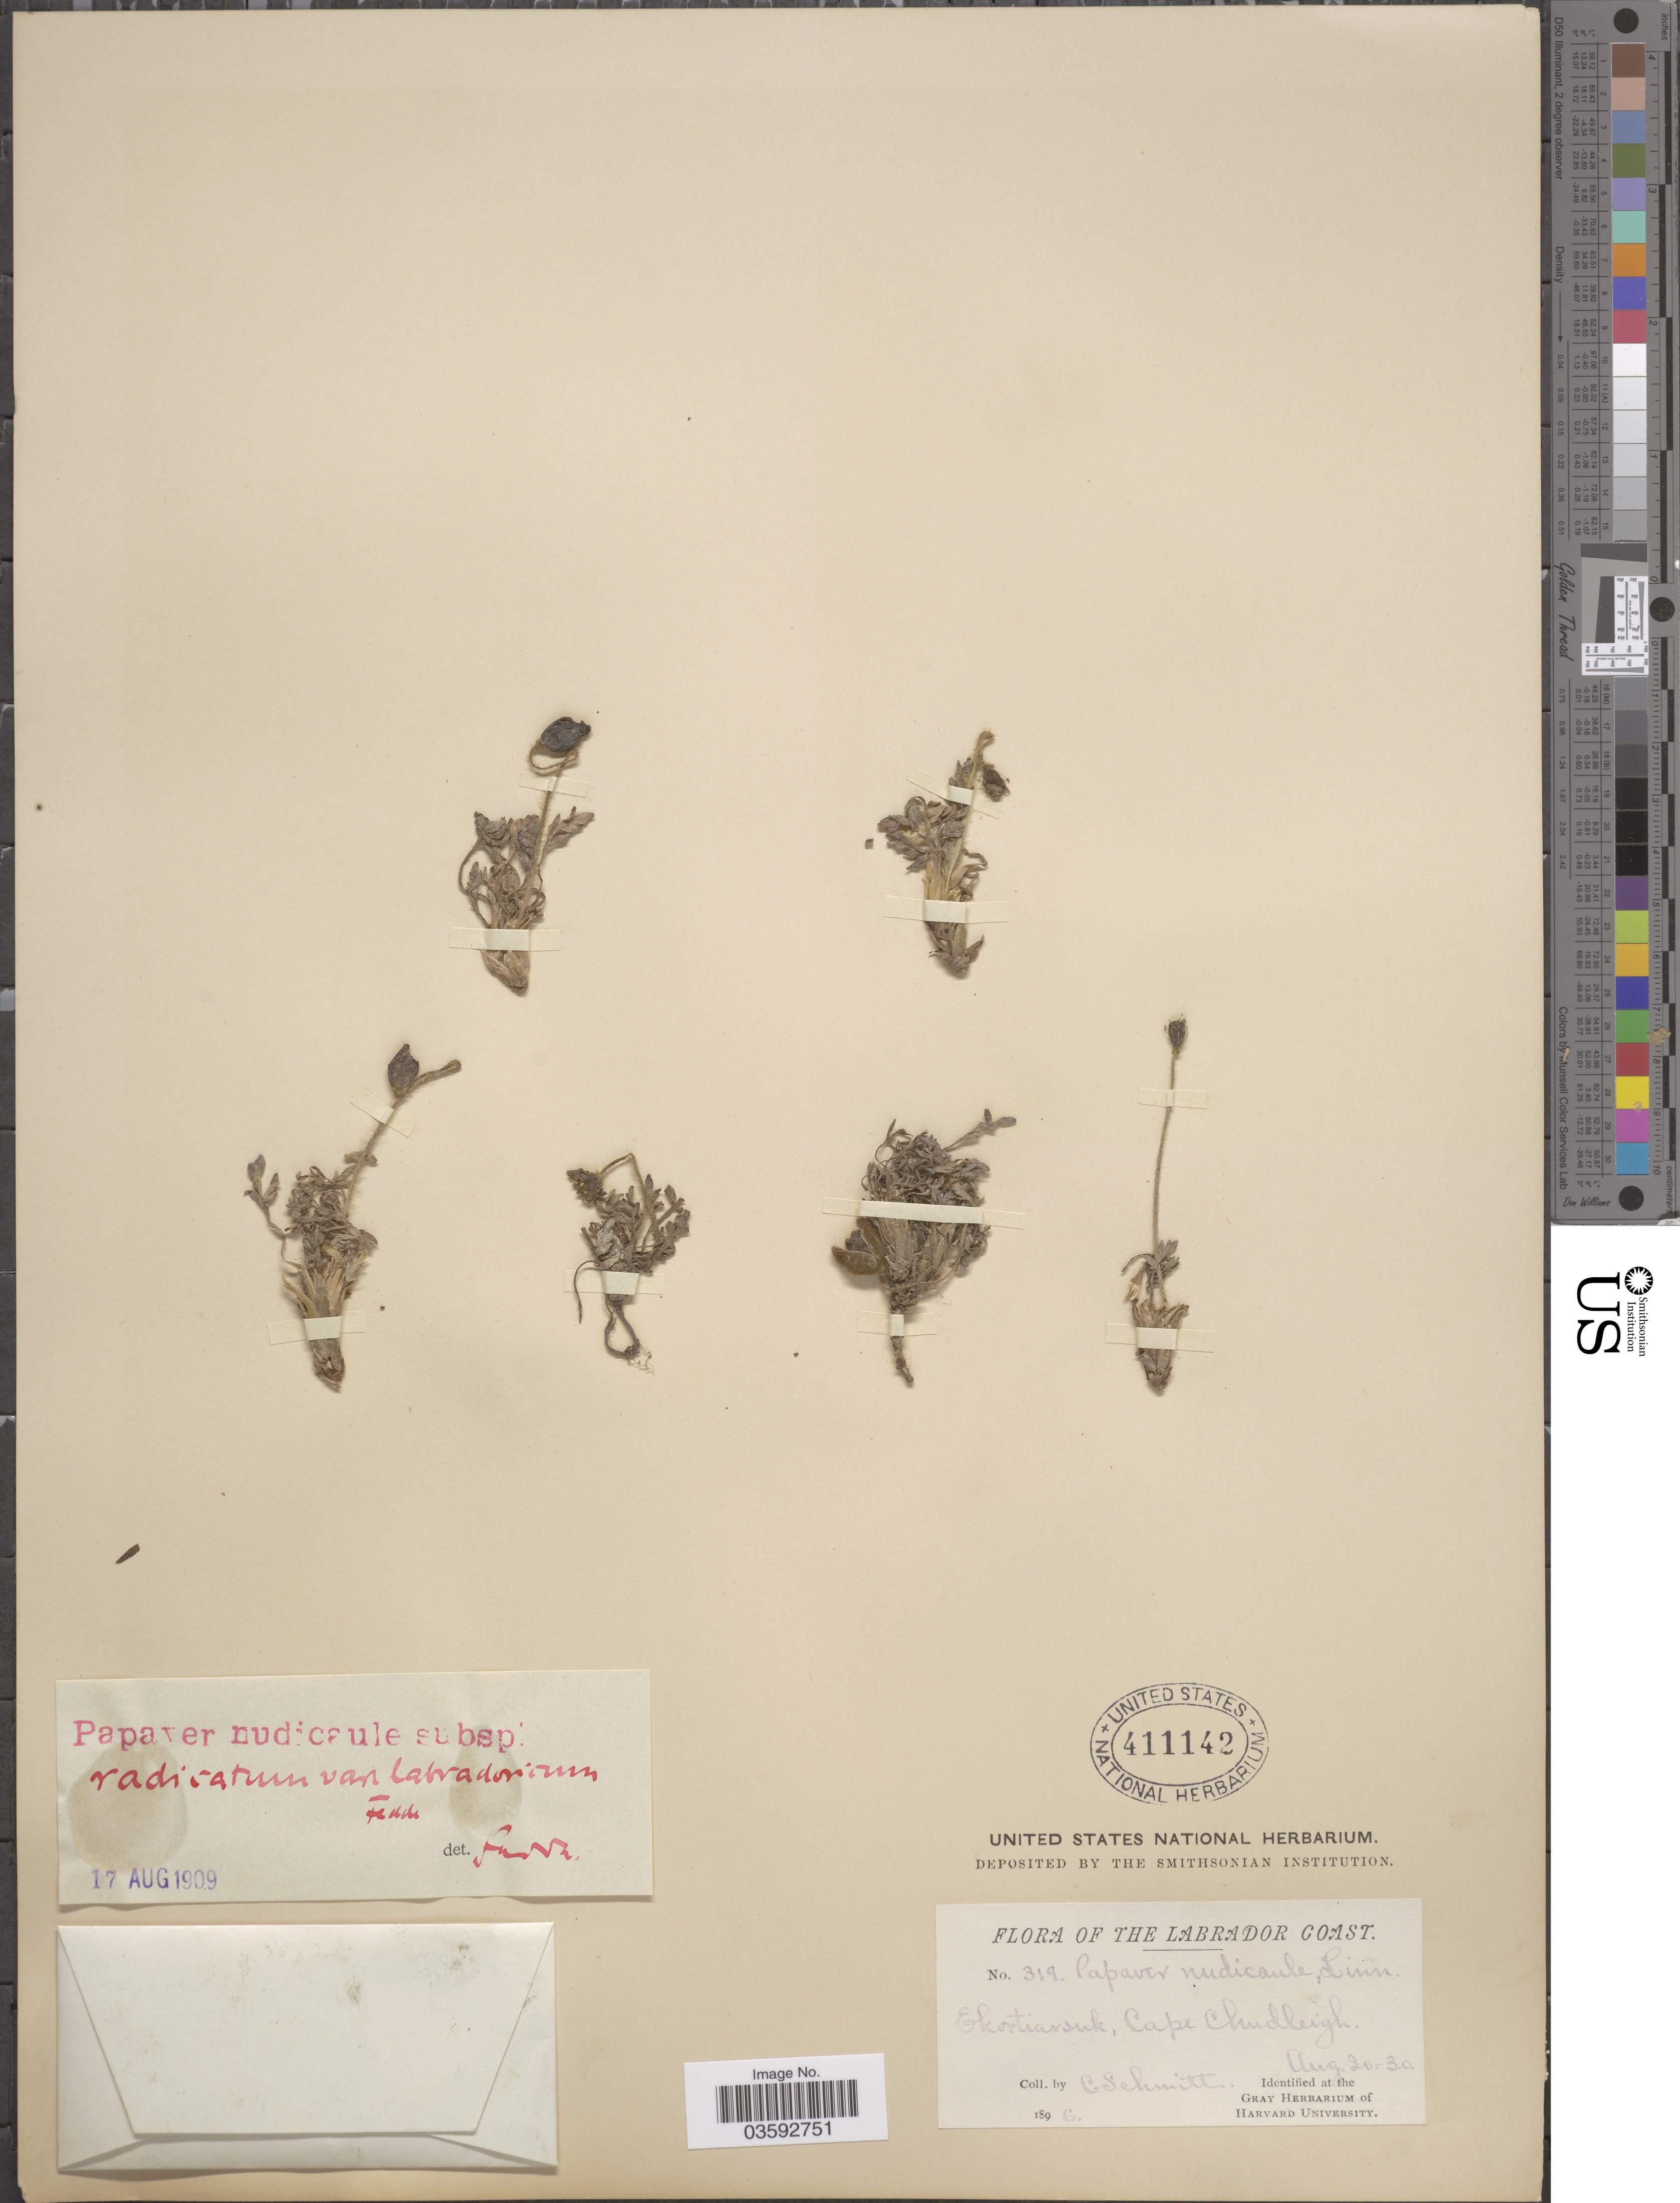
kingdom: Plantae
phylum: Tracheophyta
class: Magnoliopsida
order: Ranunculales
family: Papaveraceae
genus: Papaver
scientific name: Papaver nudicaule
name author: L.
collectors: C. Schmitt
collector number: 319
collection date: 1896-08-20/1896-08-30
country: Canada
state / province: Newfoundland and Labrador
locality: The Labrador Coast. Ekortiarsuk, Cape Chudleigh.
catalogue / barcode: US 411142